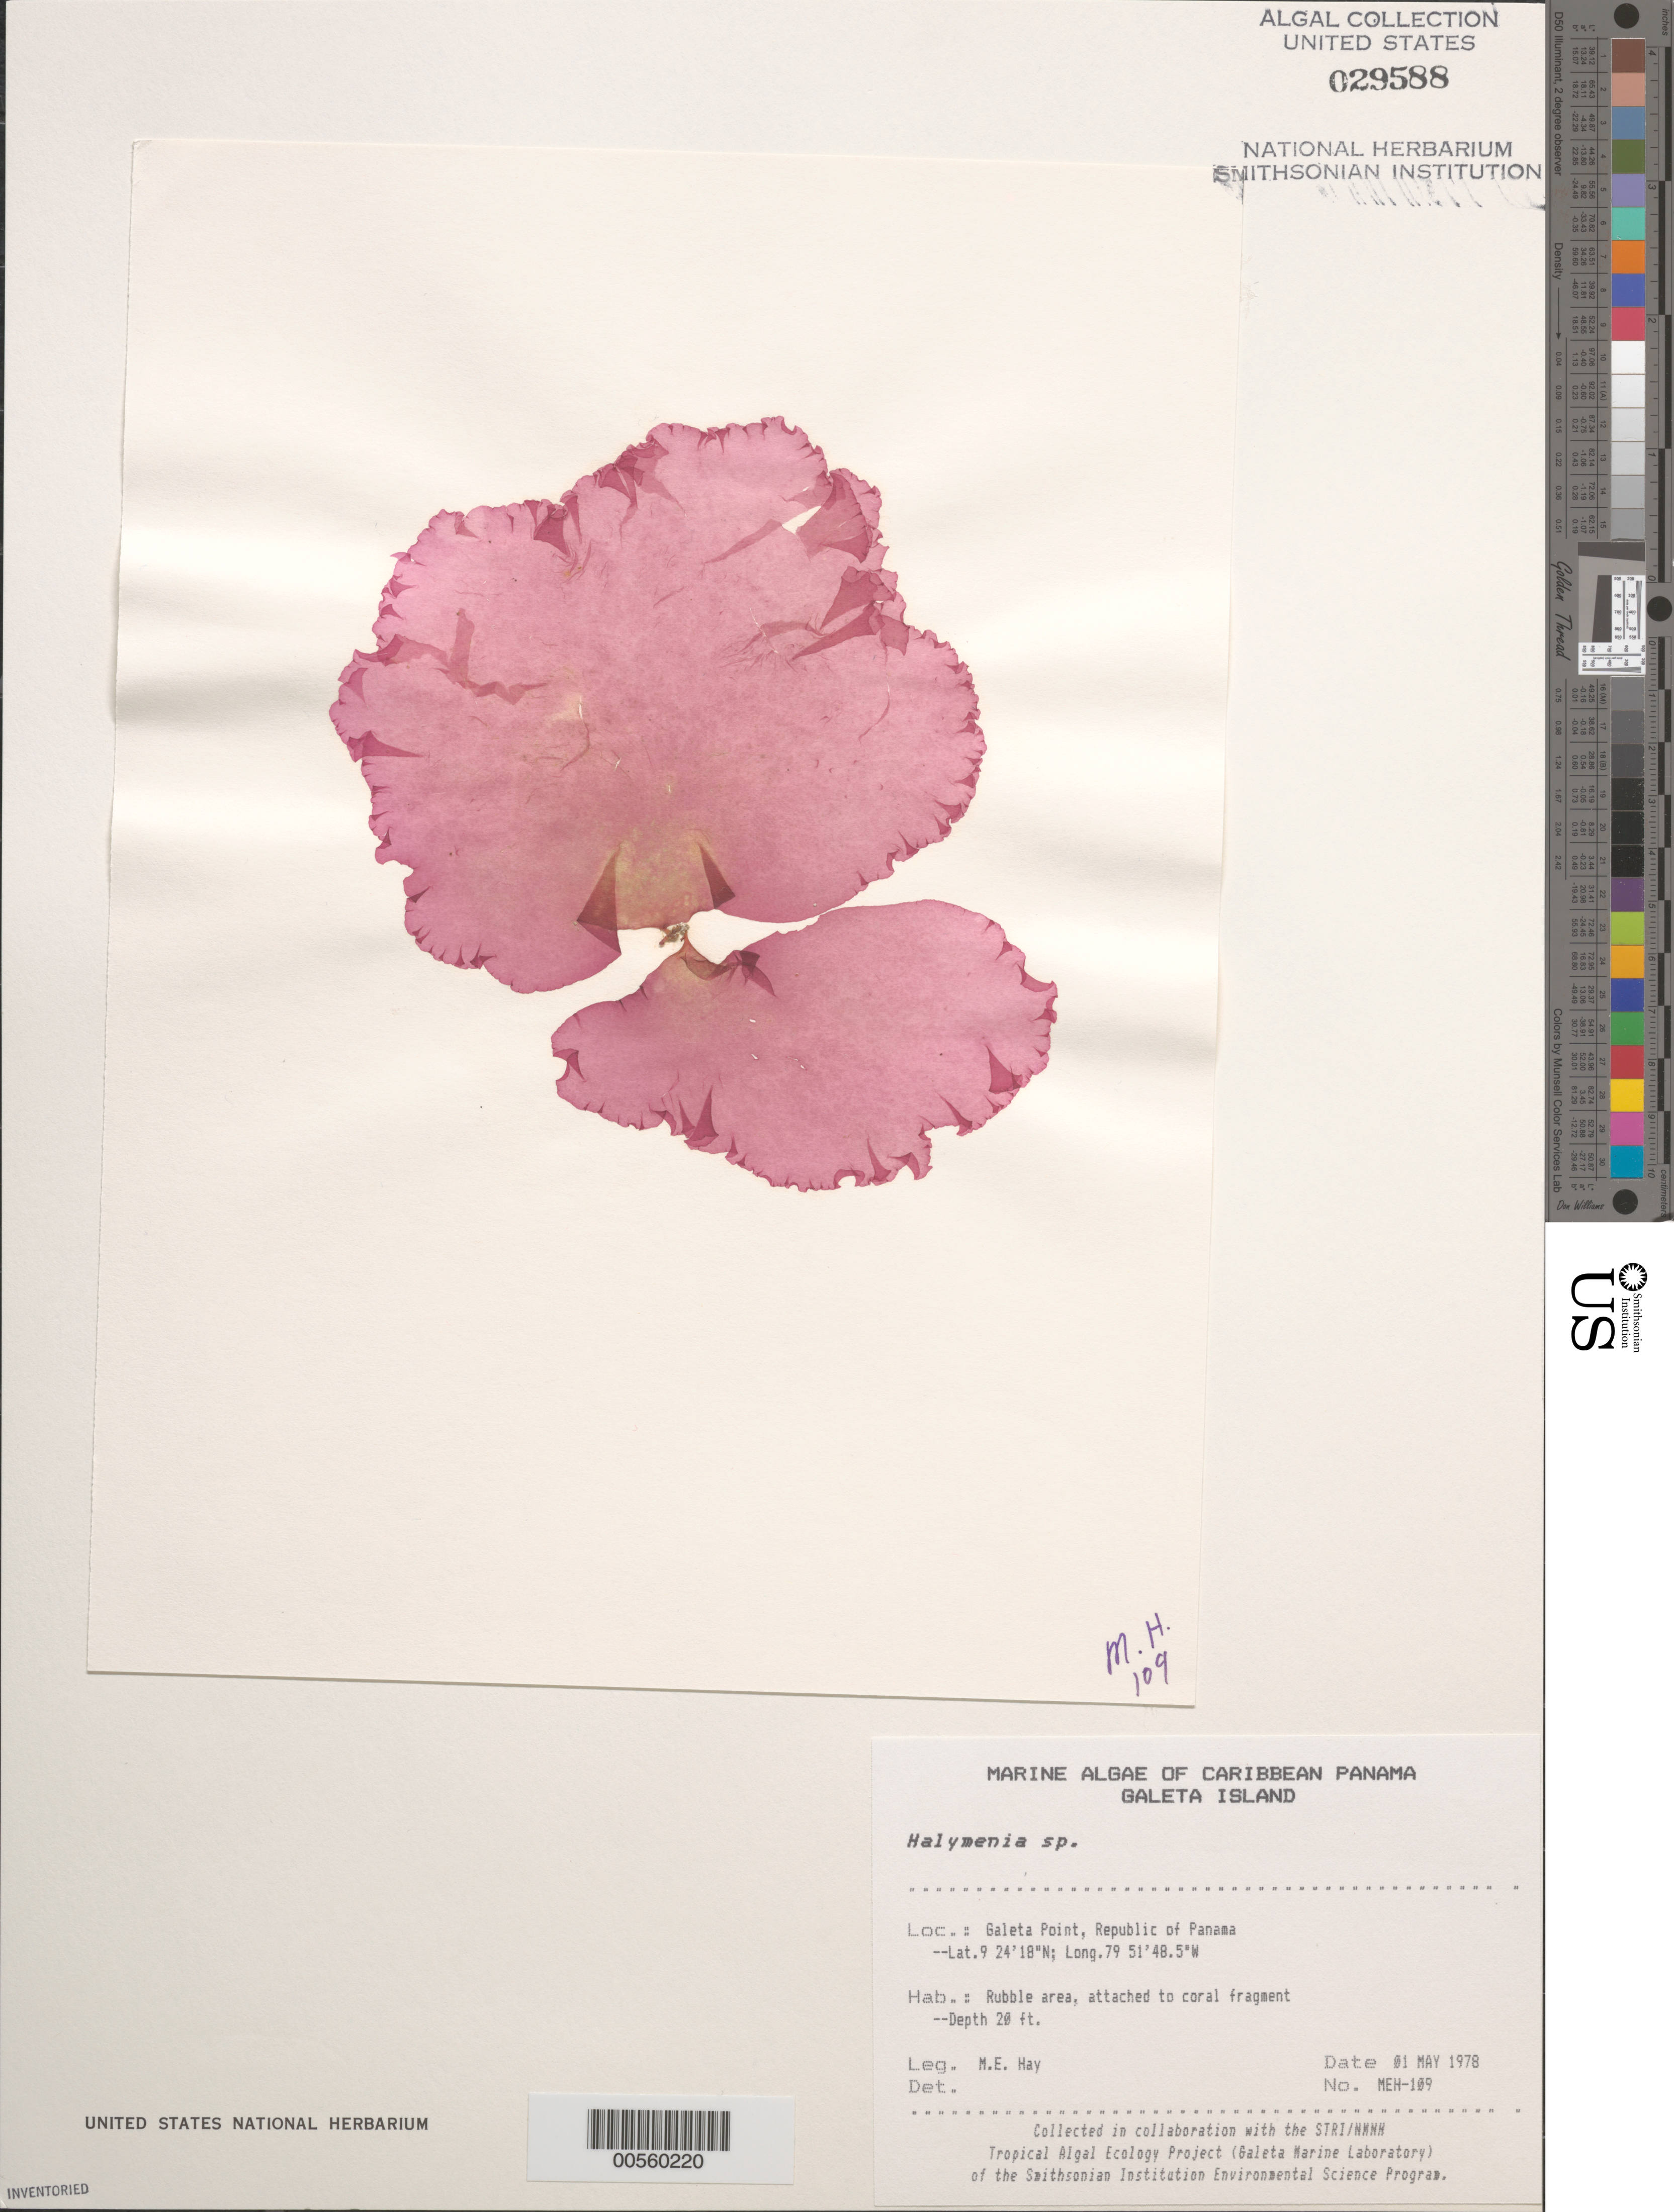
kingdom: Plantae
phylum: Rhodophyta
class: Florideophyceae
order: Halymeniales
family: Halymeniaceae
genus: Halymenia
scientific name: Halymenia sp.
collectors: M. E. Hay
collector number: MEH-109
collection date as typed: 01 May 1978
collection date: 1978-05-01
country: Panama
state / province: Colón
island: Galeta Island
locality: Galeta Point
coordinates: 9 24' 18" N, 79 51' 48.5" W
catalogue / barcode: US 29588